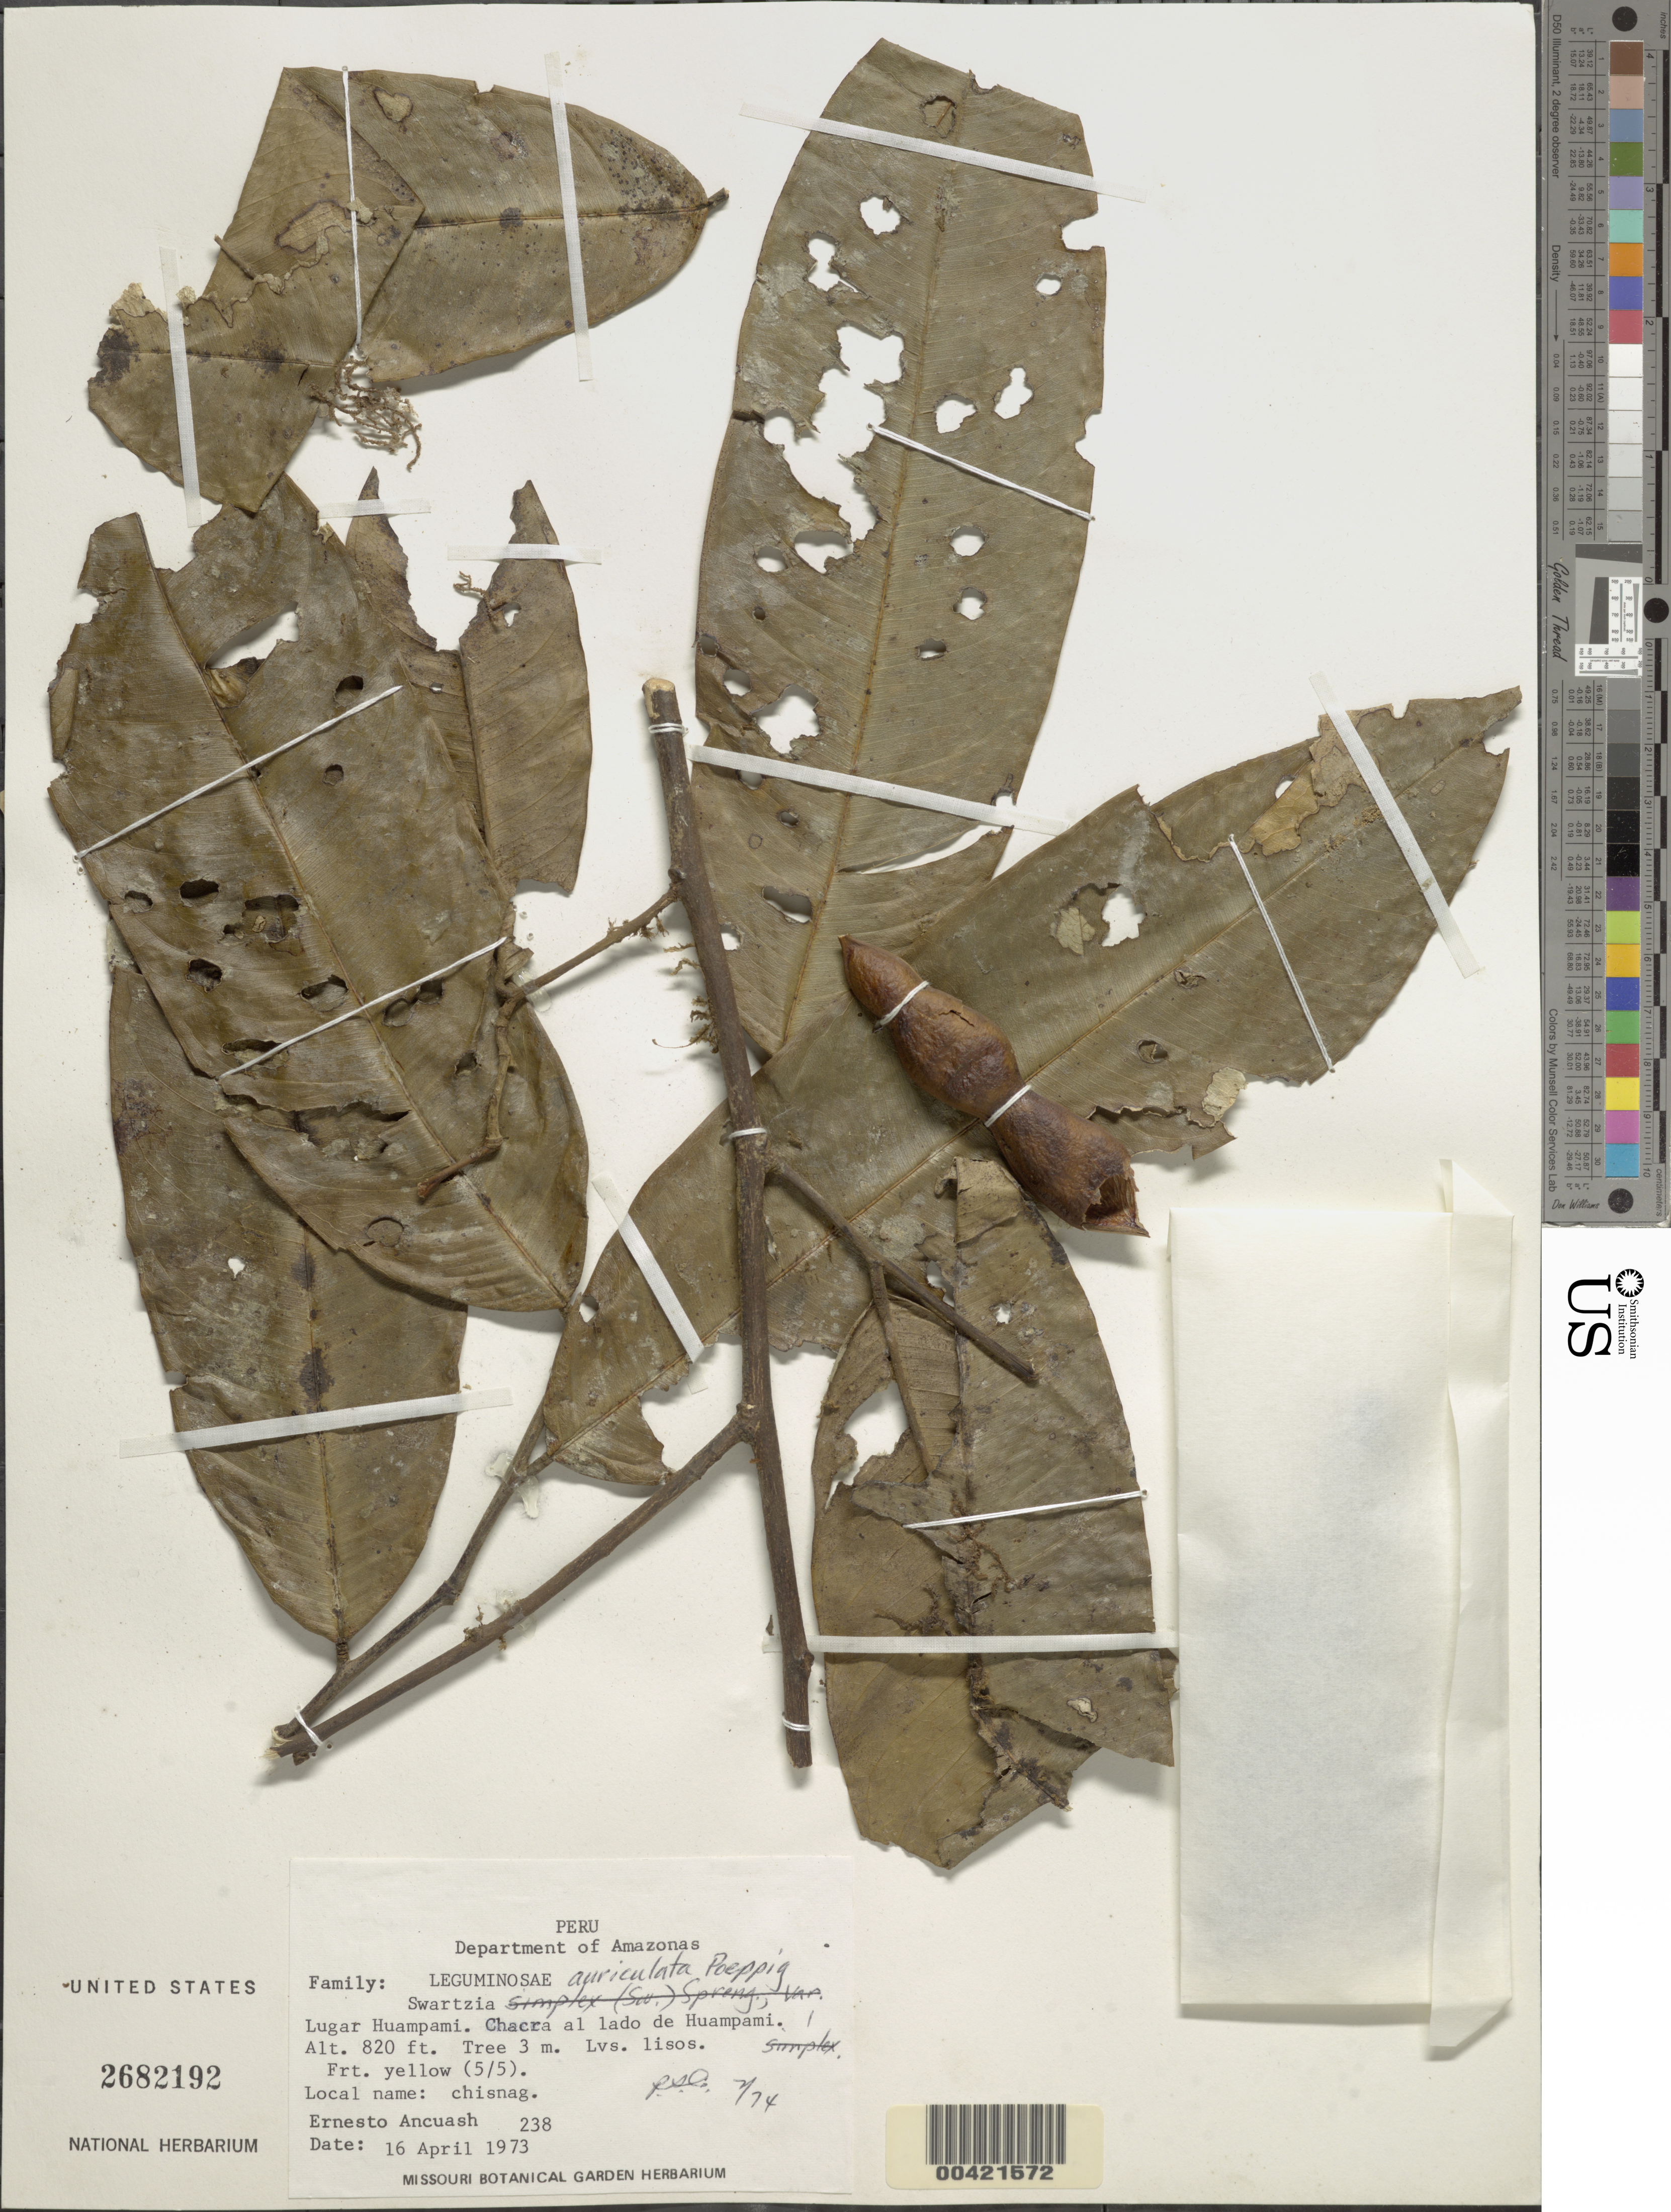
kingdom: Plantae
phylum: Tracheophyta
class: Magnoliopsida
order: Fabales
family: Fabaceae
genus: Swartzia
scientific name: Swartzia auriculata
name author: Poepp. in Poepp. & Endl.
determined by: Cowan, R. S.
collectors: E. Ancuash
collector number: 238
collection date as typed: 16 Apr 1973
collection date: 1973-04-16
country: Peru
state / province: Amazonas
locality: Lugar Huampami, chacra al lado de Huampami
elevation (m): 250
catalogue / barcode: US 2682192